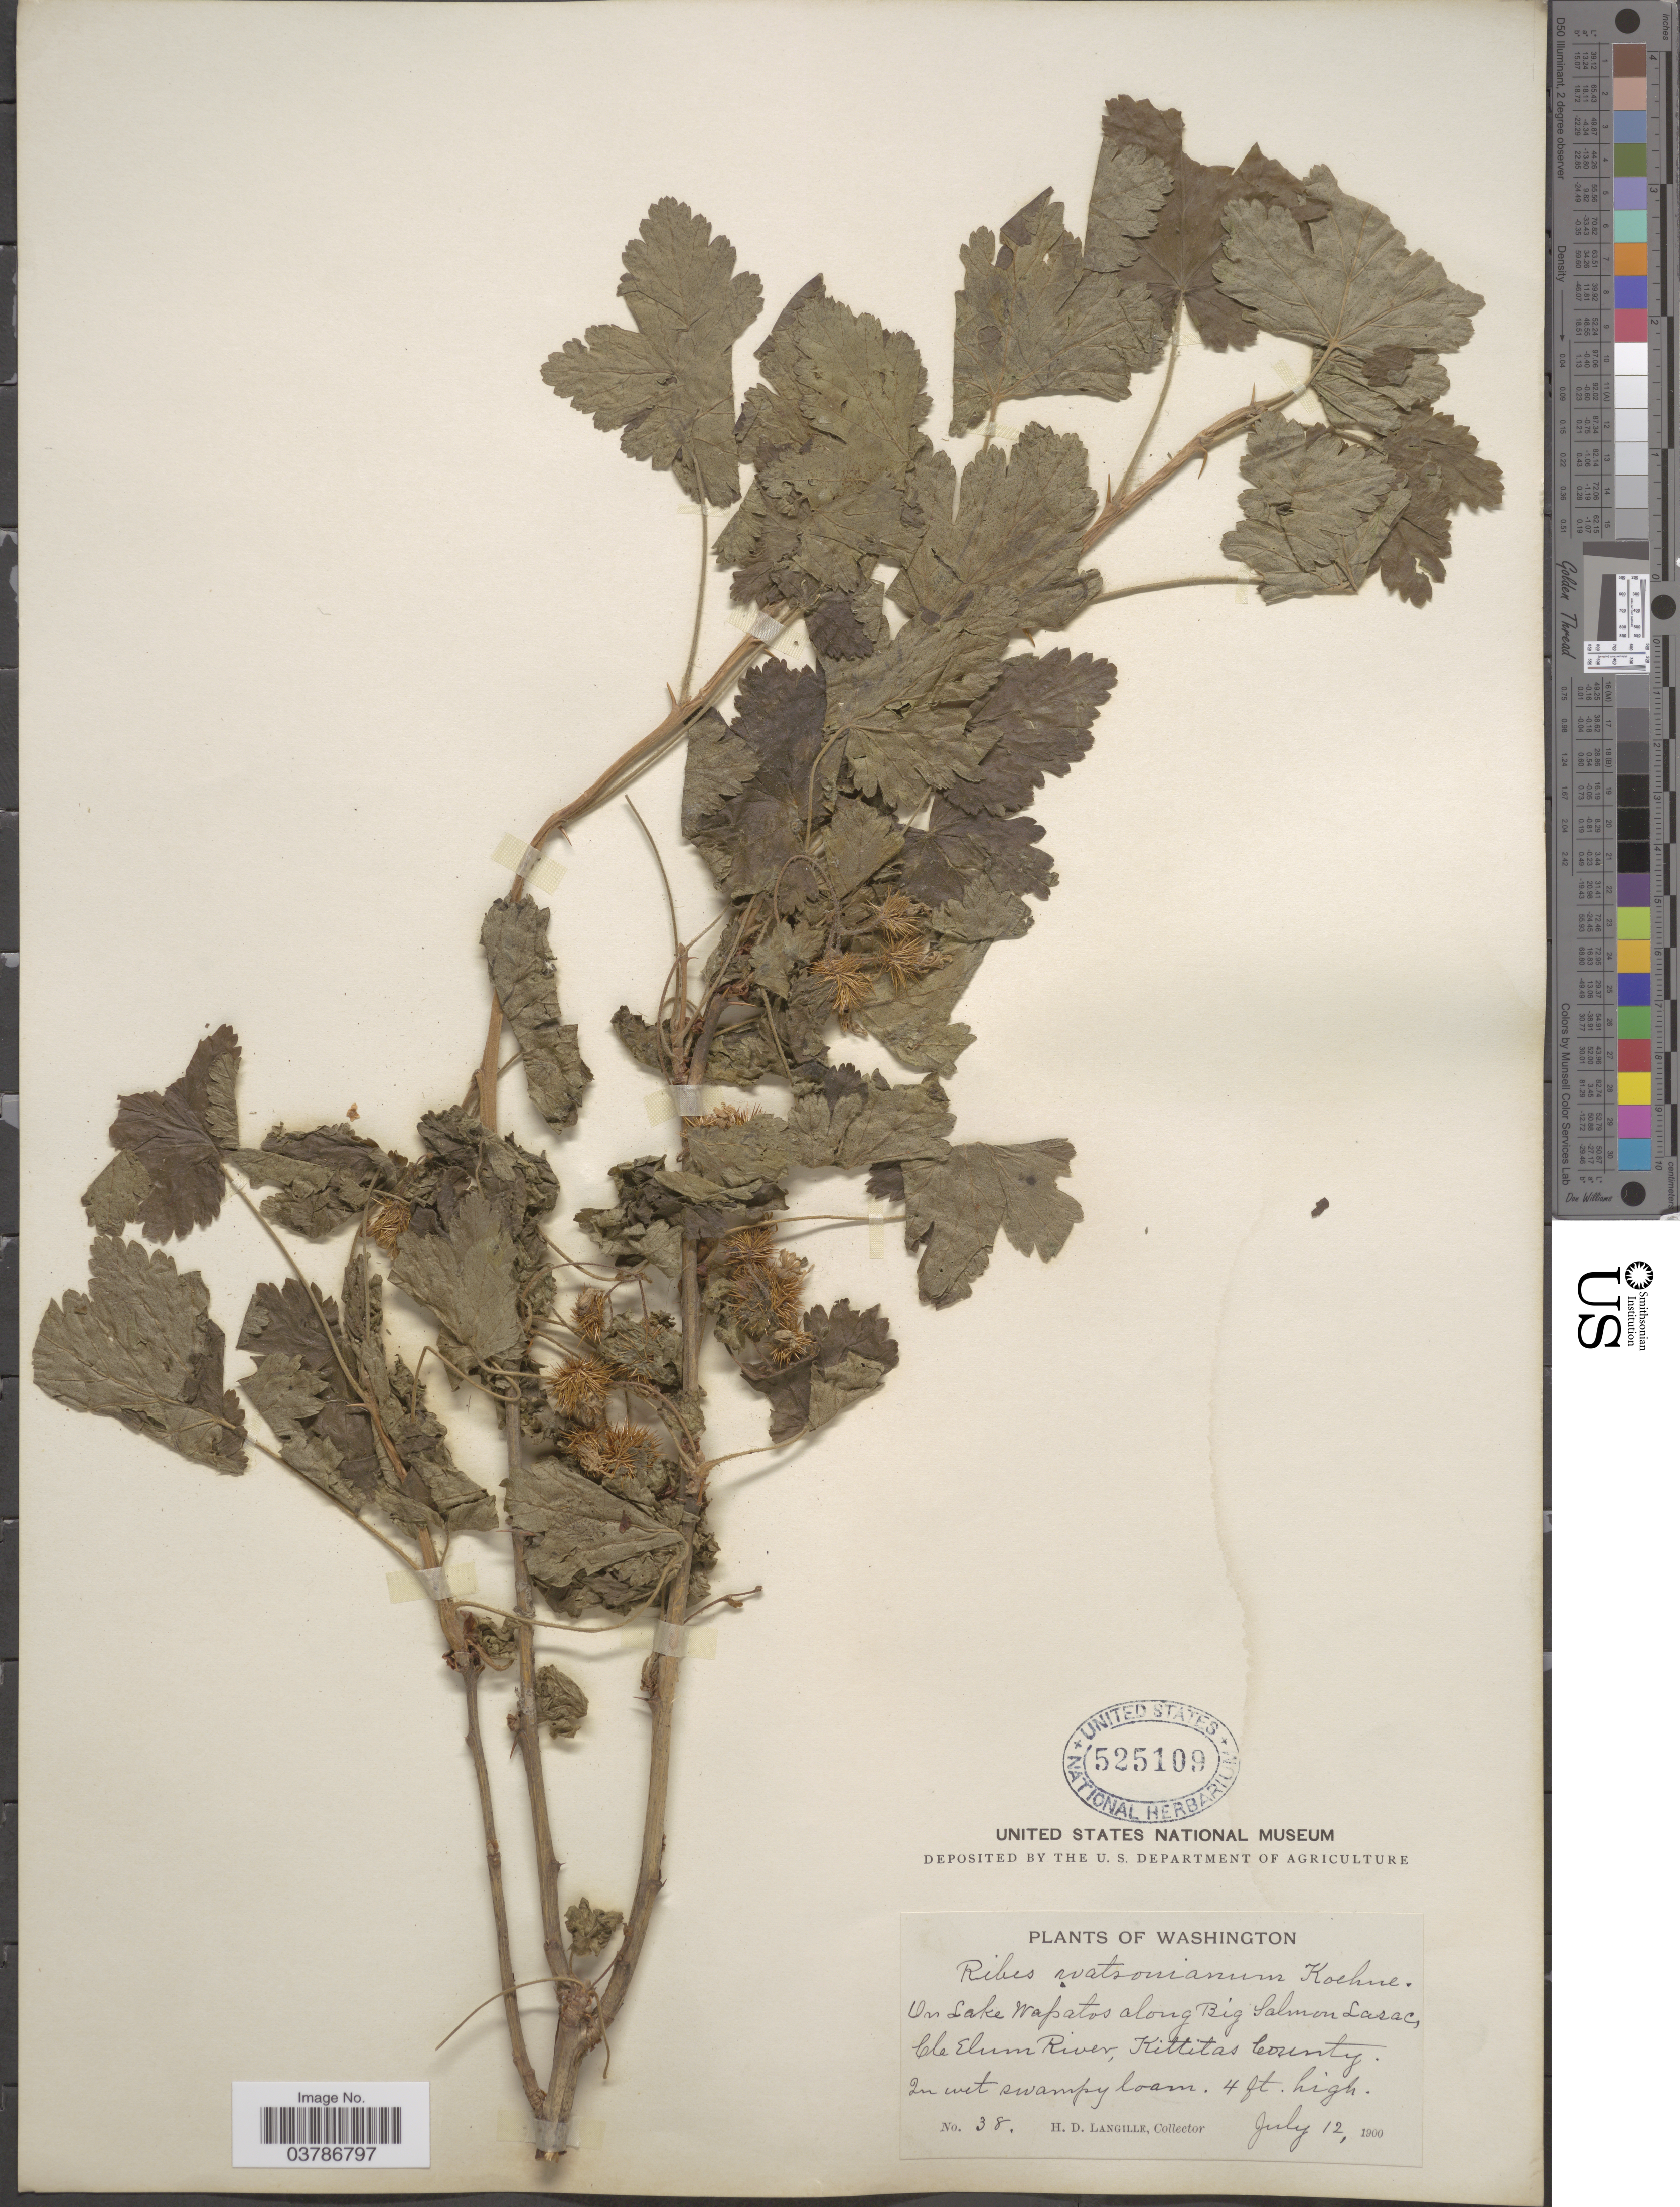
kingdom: Plantae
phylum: Tracheophyta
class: Magnoliopsida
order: Saxifragales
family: Grossulariaceae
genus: Ribes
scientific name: Ribes watsonianum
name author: Koehne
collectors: H. Langille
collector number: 38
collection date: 1900-07-12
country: United States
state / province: Washington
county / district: Kittitas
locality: On Lake Wapatos along Big Salmon Lasac, Cle Elum River, Kittitas County.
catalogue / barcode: US 525109